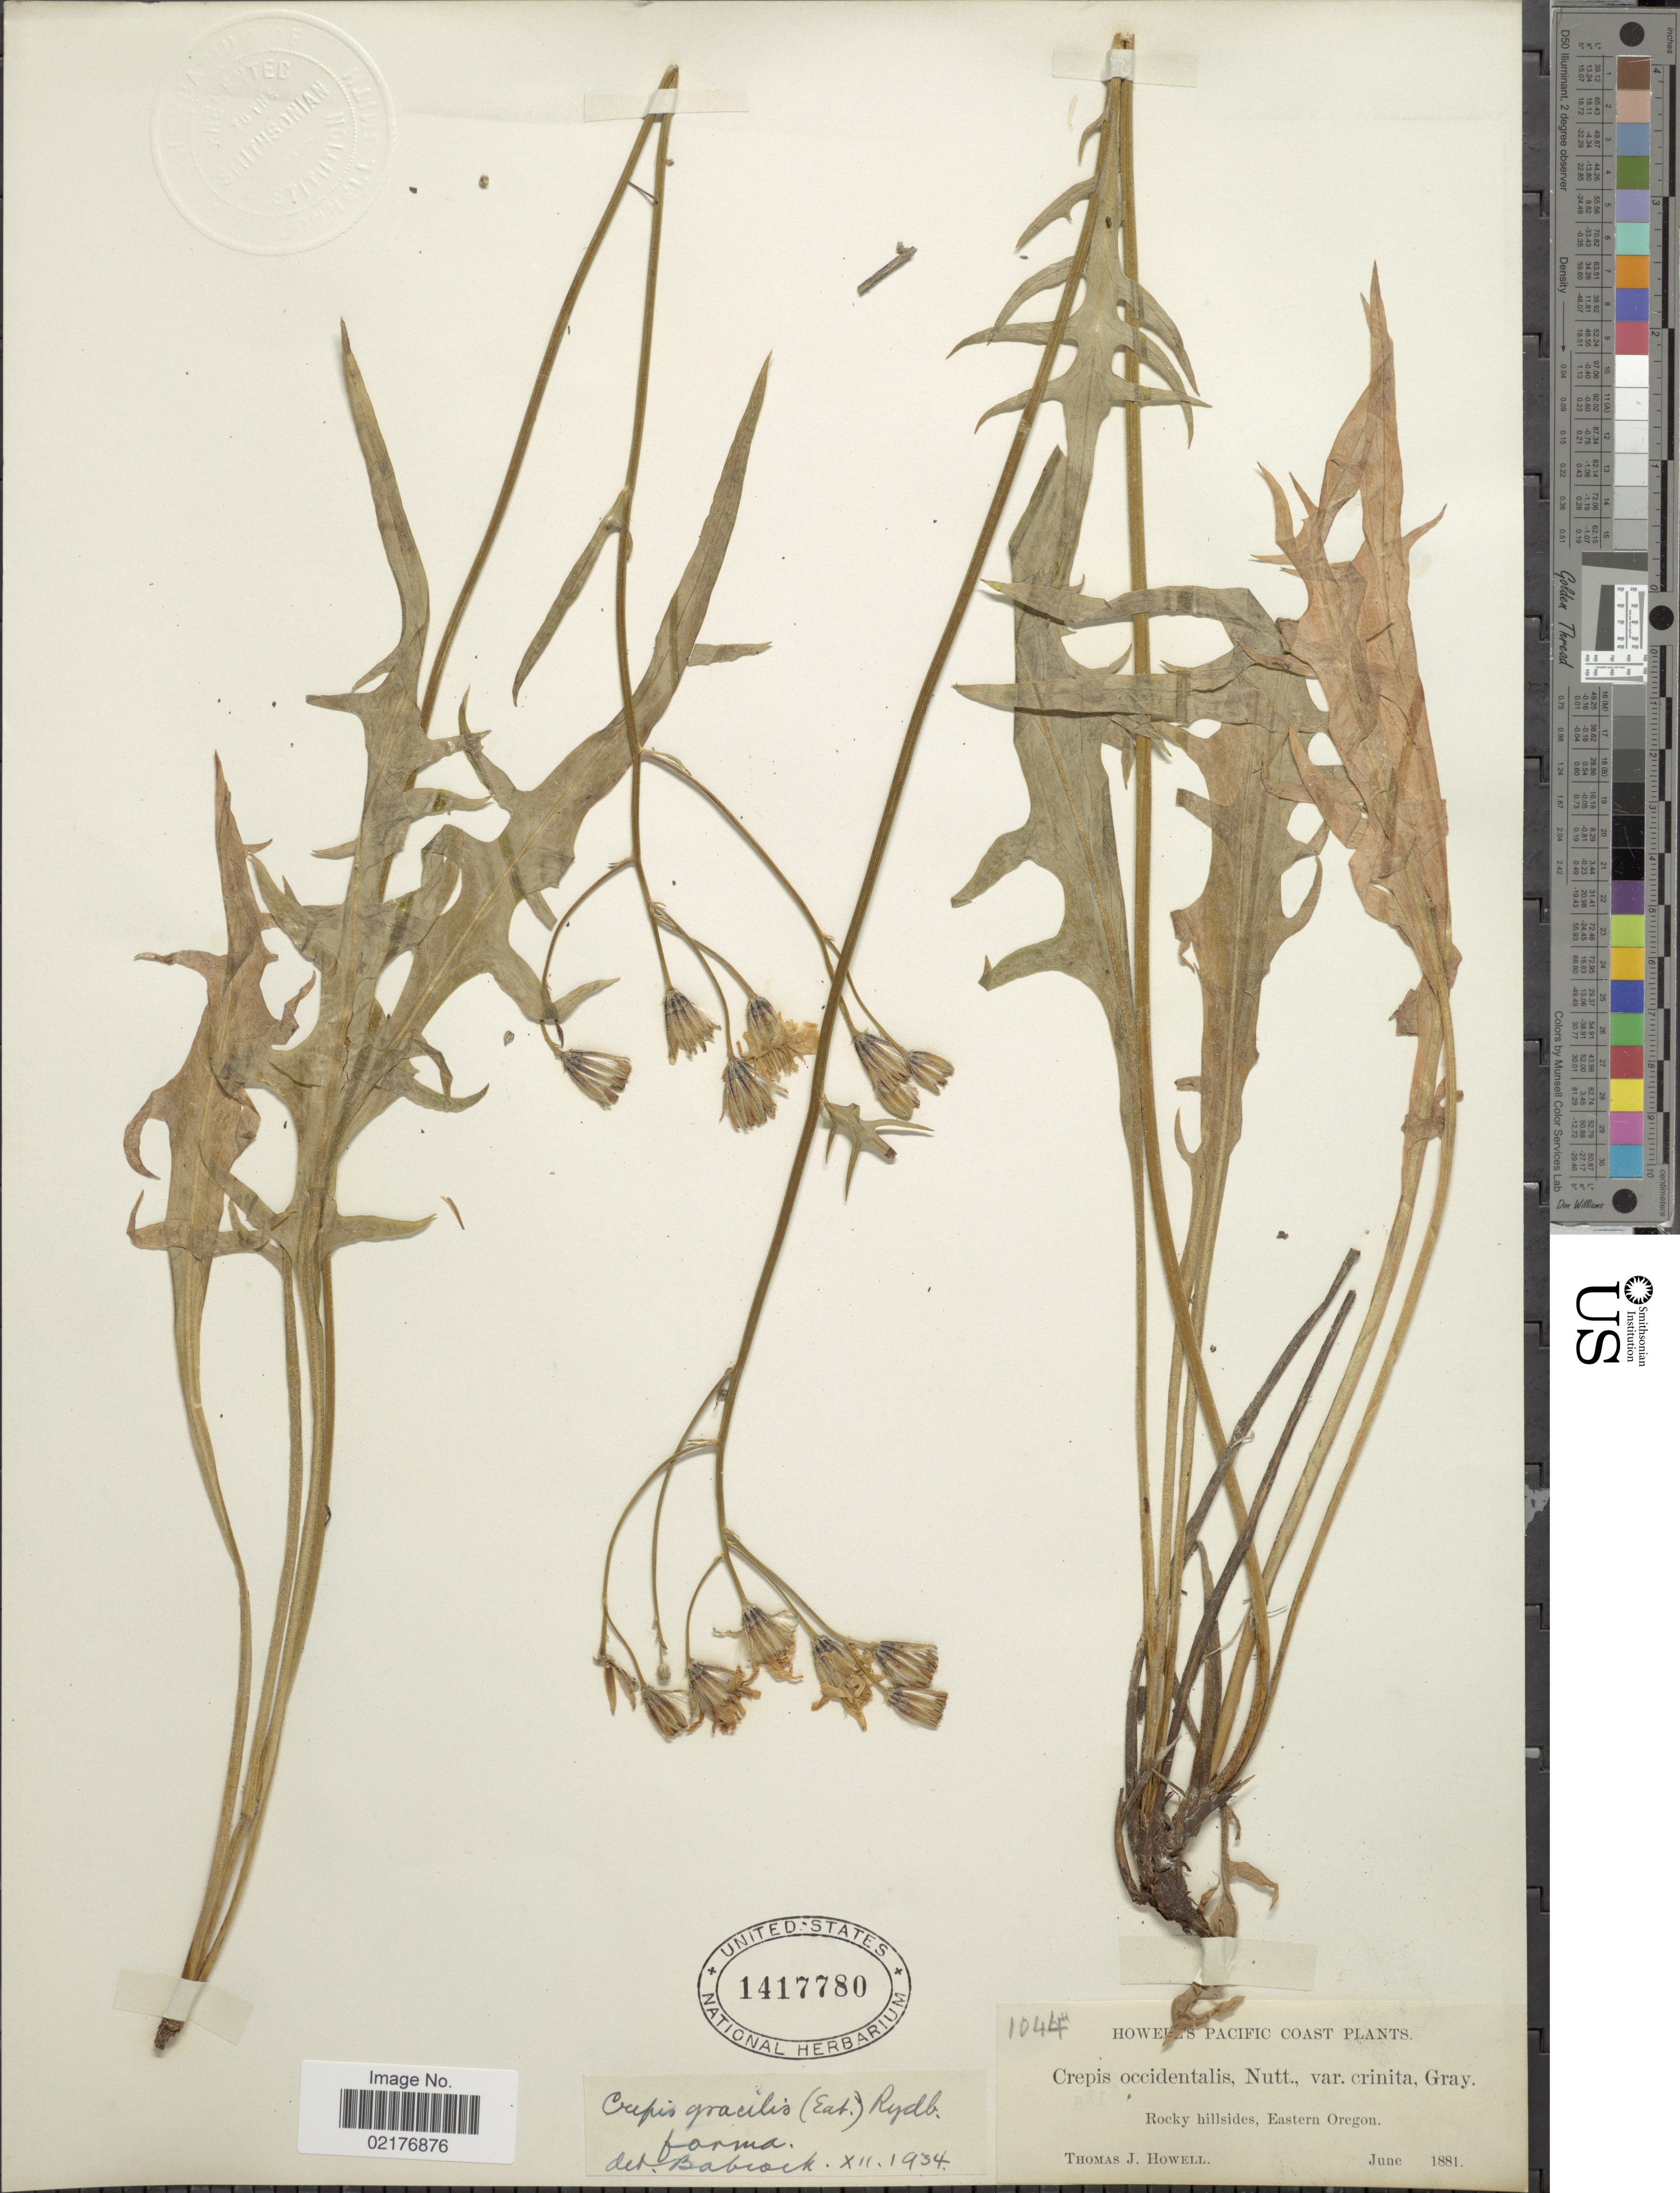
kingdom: Plantae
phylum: Tracheophyta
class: Magnoliopsida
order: Asterales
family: Asteraceae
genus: Crepis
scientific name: Crepis atribarba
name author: A. Heller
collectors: T. J. Howell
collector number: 1044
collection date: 1881-06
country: United States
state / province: Oregon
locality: Howell's Pacific Coast, Rocky hillsides, Eastern Oregon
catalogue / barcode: US 1417780